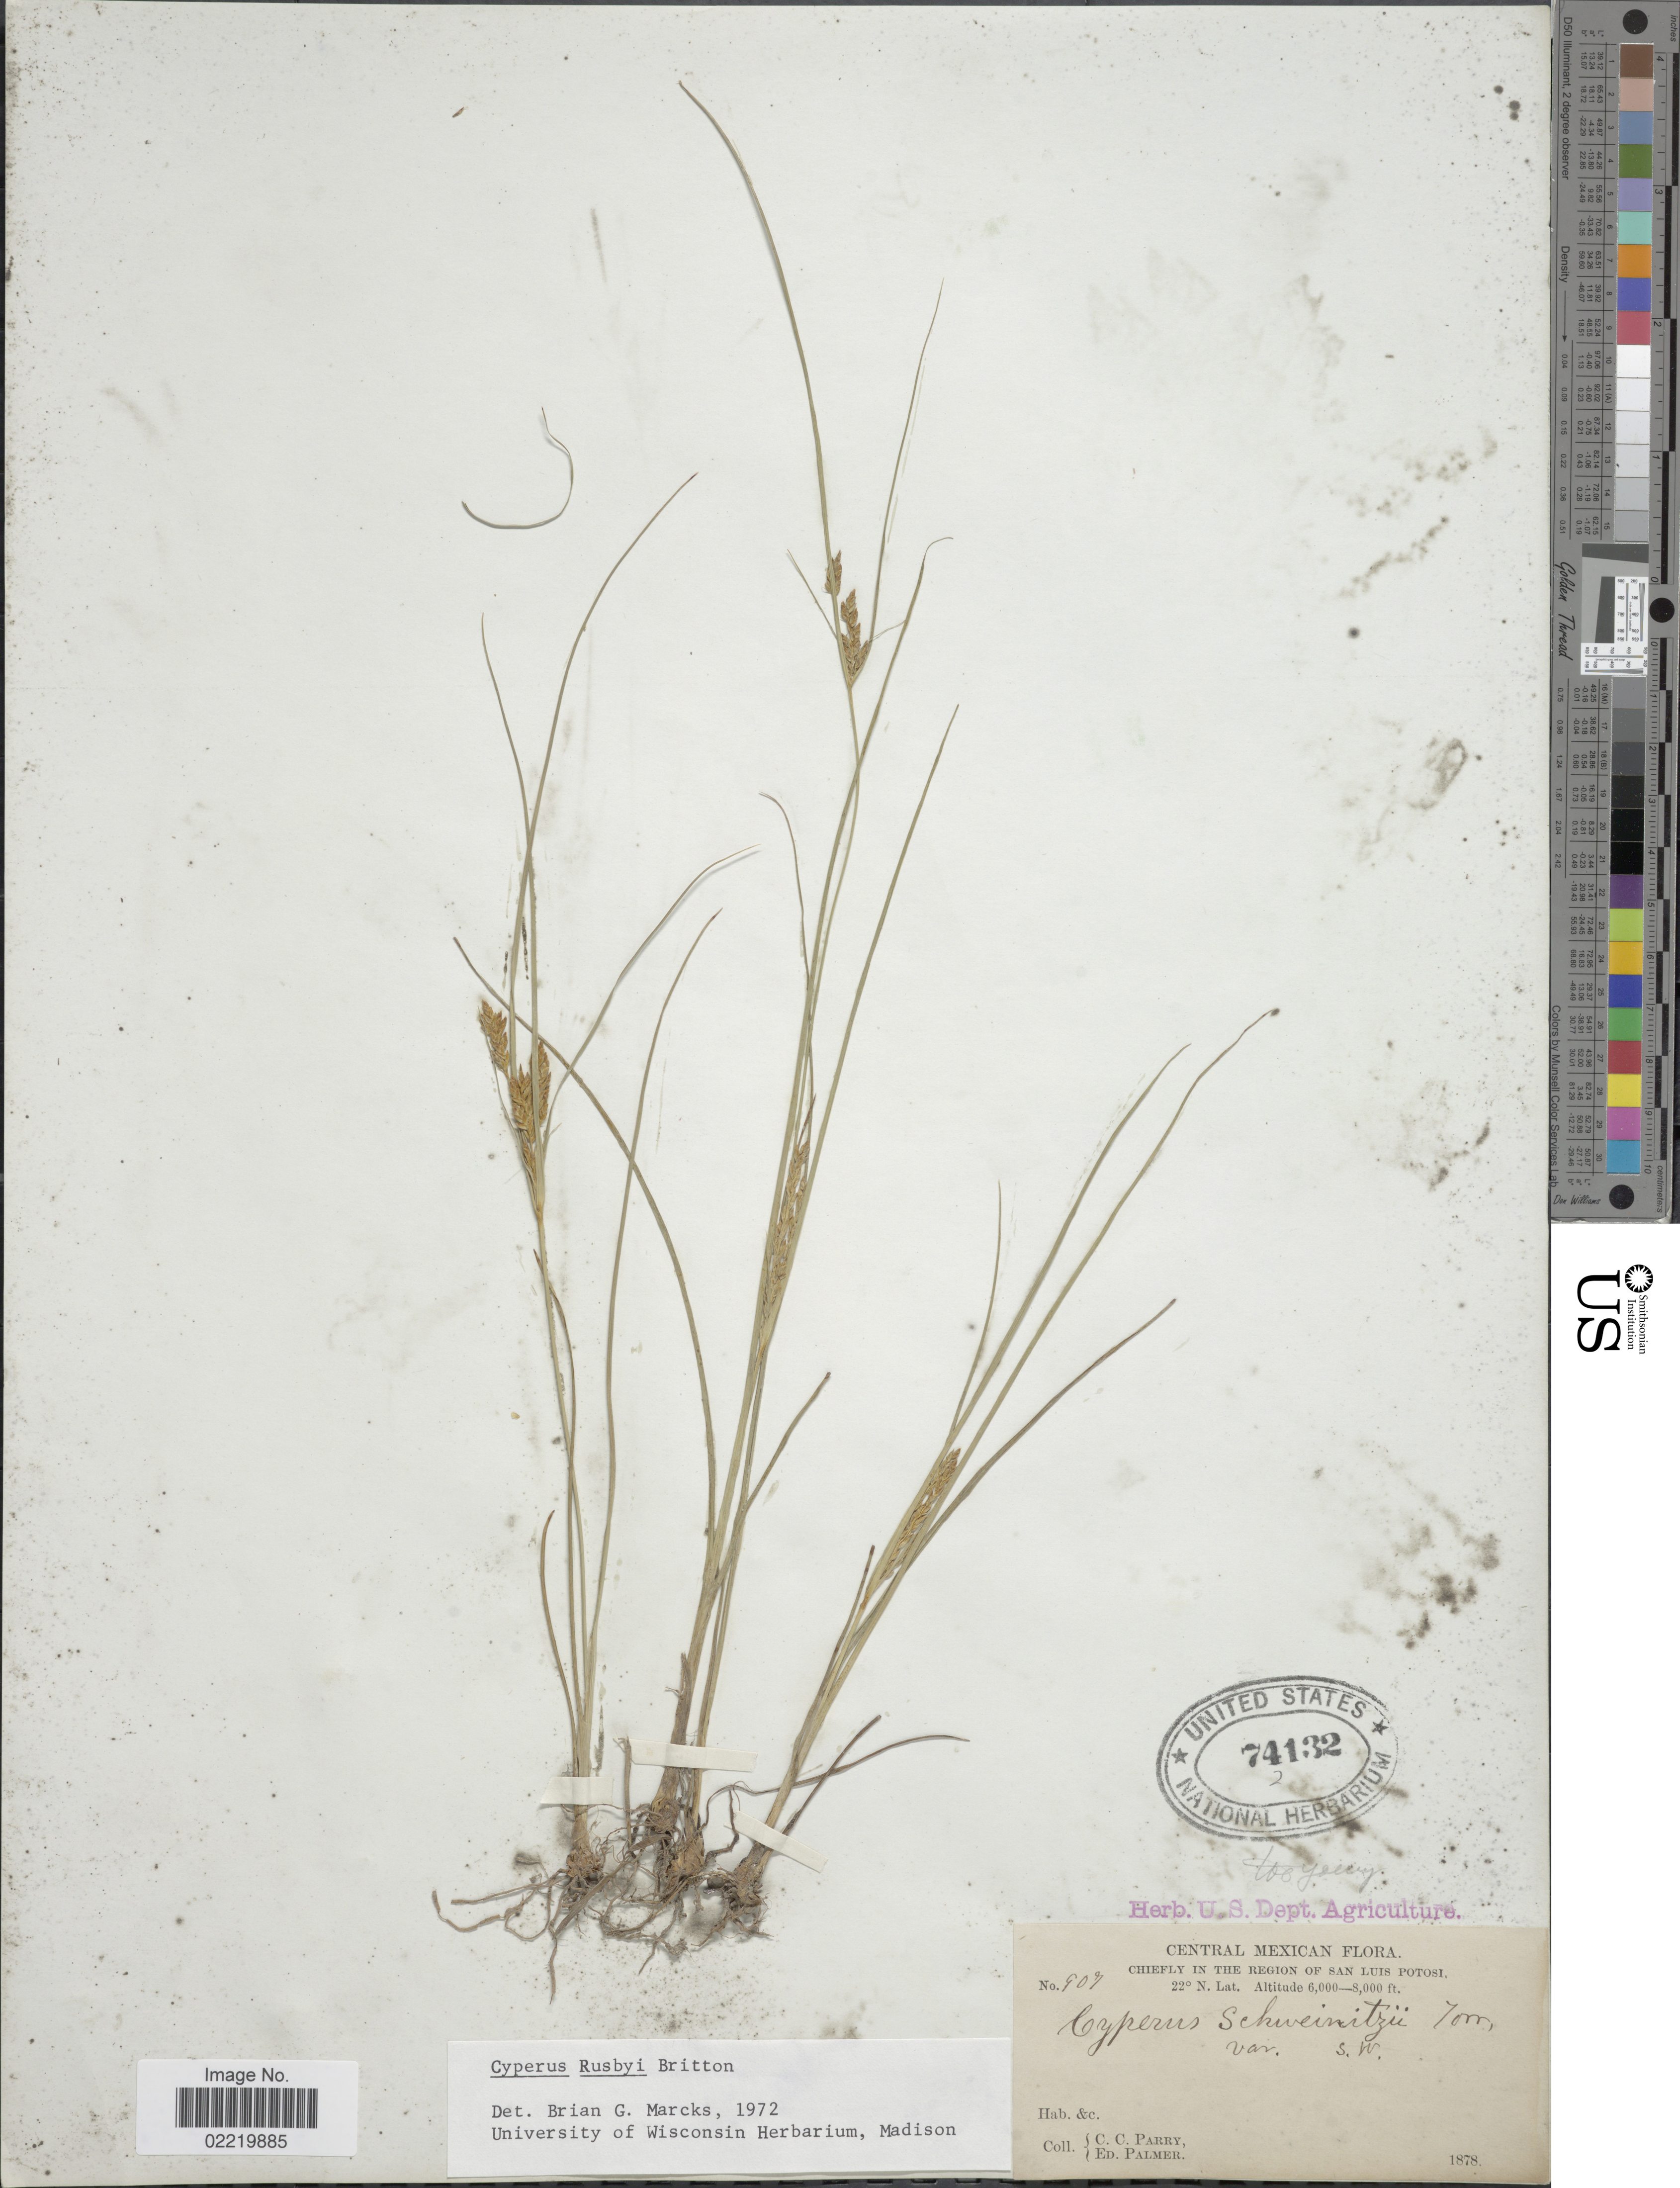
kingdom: Plantae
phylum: Tracheophyta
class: Liliopsida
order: Poales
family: Cyperaceae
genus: Cyperus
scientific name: Cyperus sphaerolepis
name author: Boeckeler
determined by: Strong, Mark T., (BOT), Smithsonian Institution - National Museum of Natural History (UNITED STATES)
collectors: C. C. Parry & E. Palmer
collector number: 907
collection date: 1878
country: Mexico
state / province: San Luis Potosí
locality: Central Mexico, chiefly in the region of San Luis Potosi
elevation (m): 1829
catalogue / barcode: US 74132